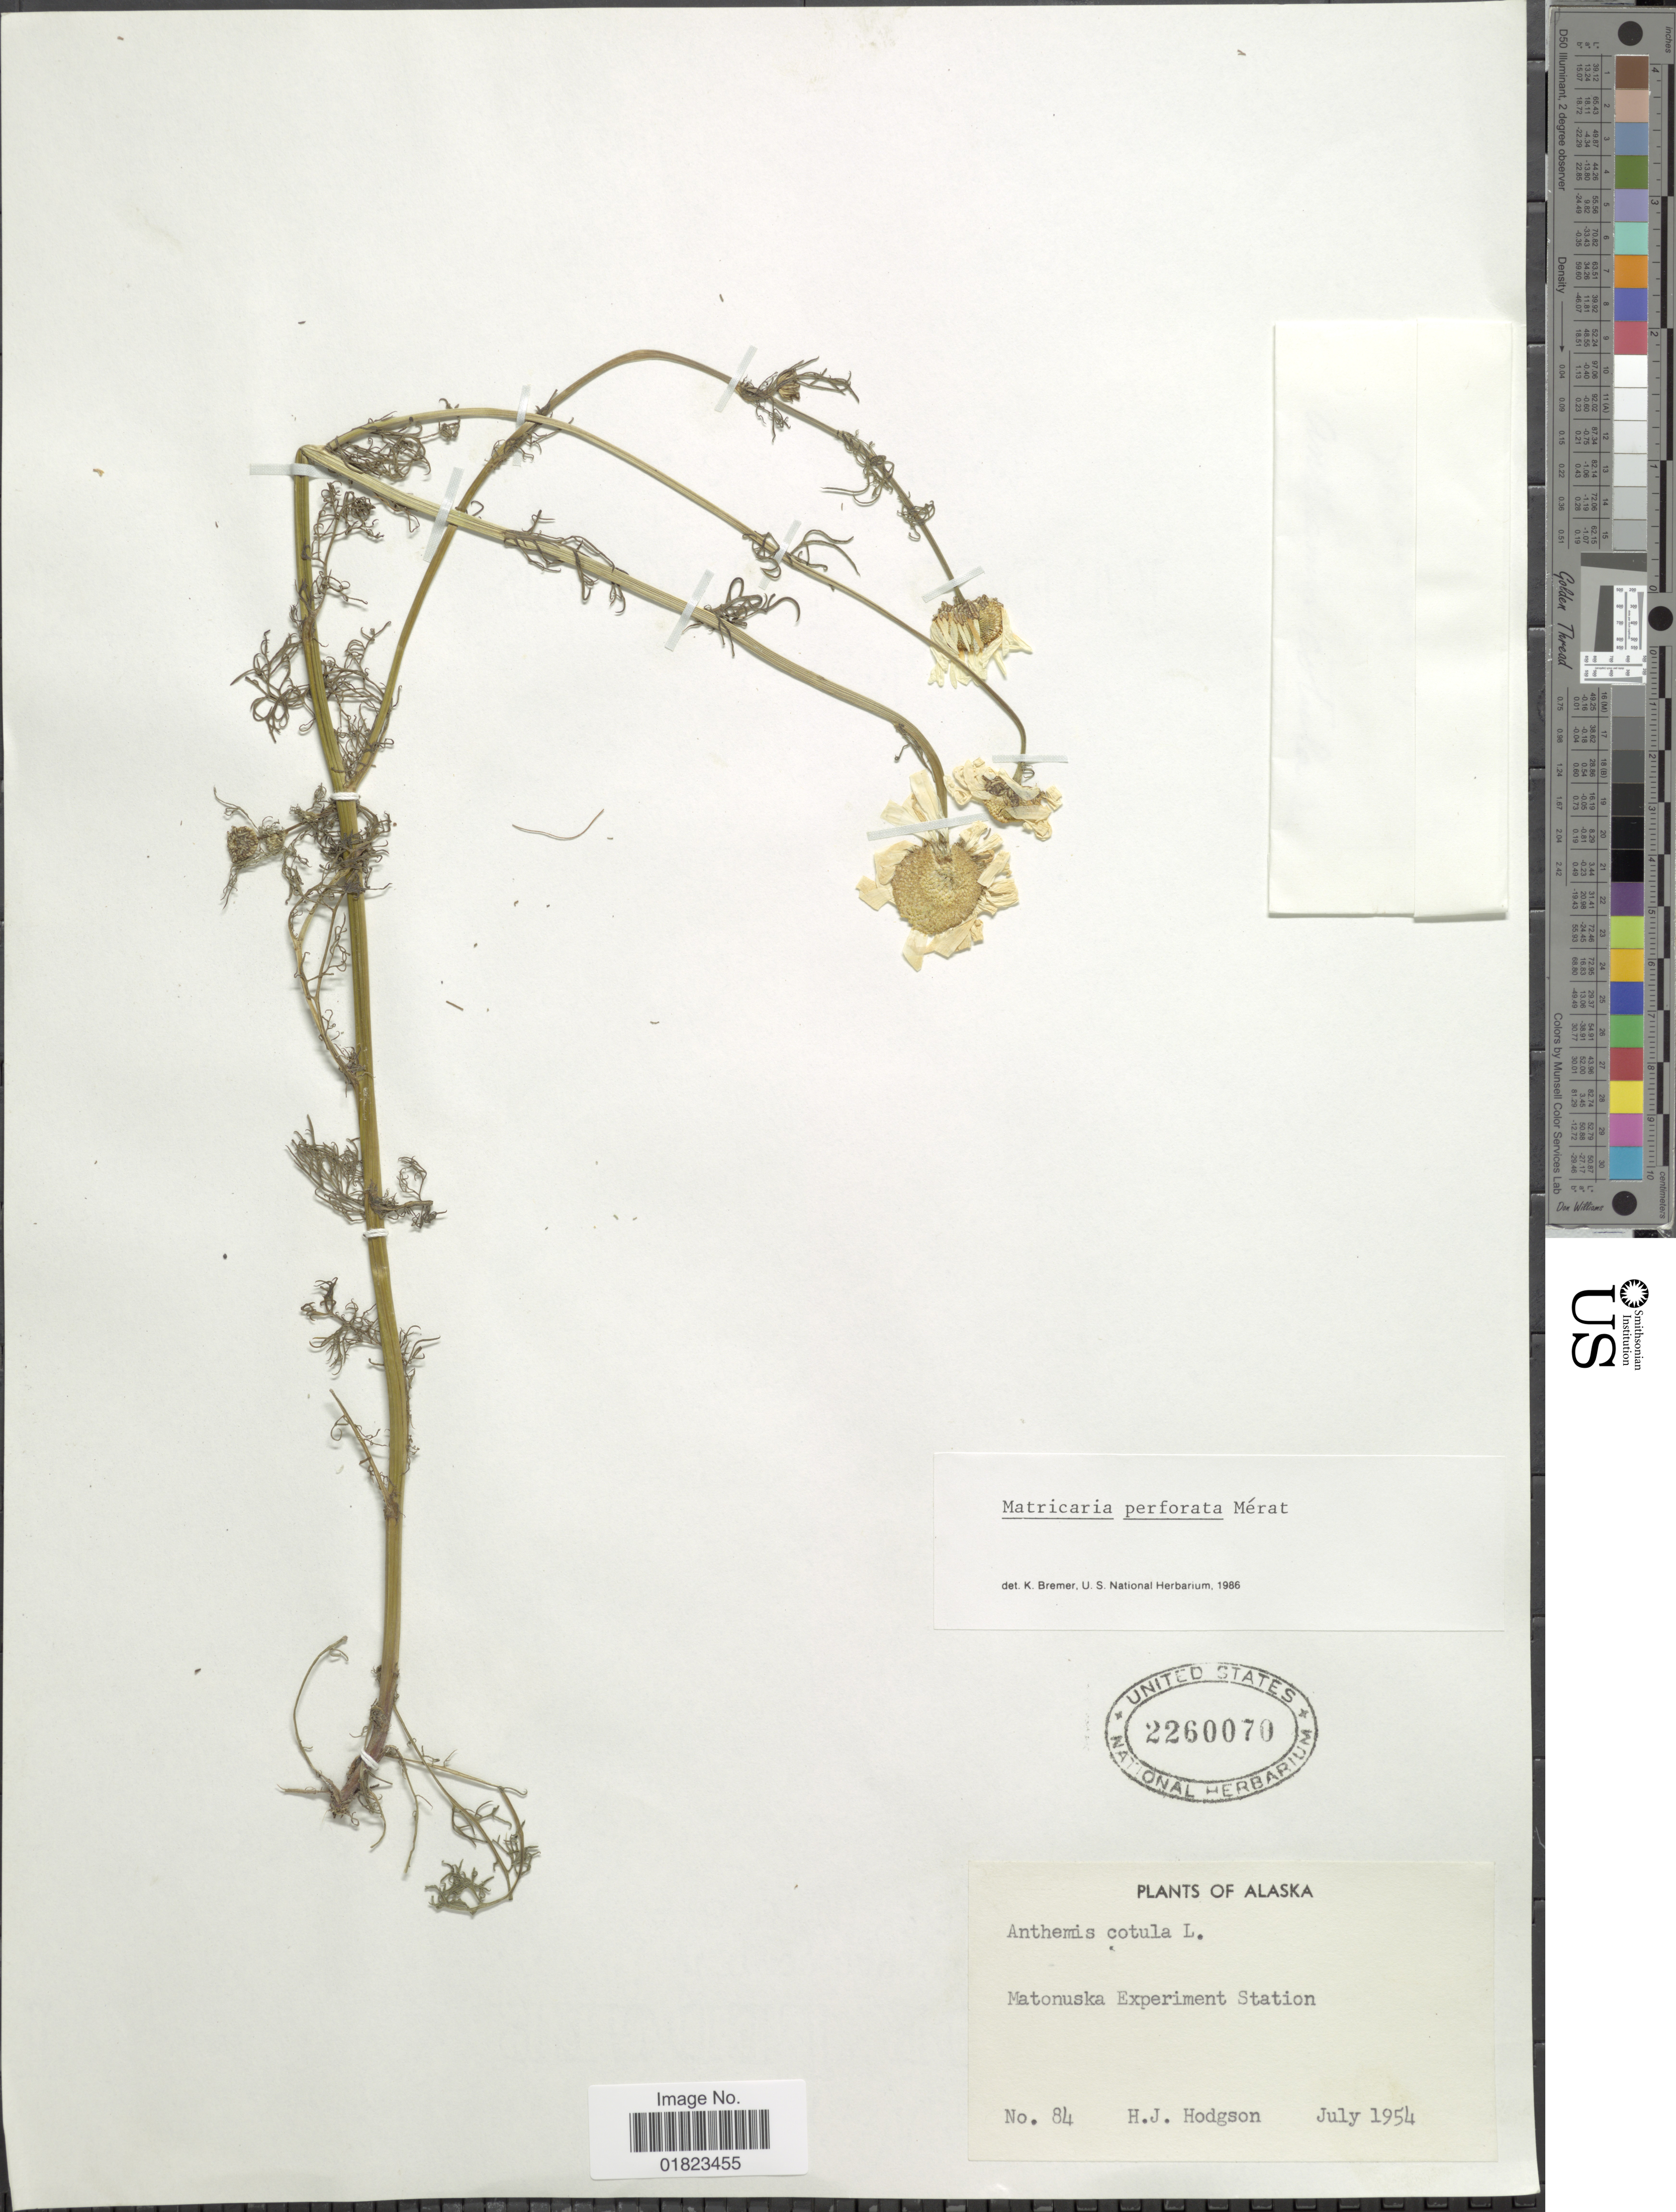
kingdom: Plantae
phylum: Tracheophyta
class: Magnoliopsida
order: Asterales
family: Asteraceae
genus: Tripleurospermum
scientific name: Tripleurospermum perforatum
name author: (Mérat) Laínz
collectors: H. J. Hodgson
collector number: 84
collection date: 1954-07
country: United States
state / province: Alaska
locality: Alaska. Matonsuka Experiment Station.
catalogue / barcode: US 2260070